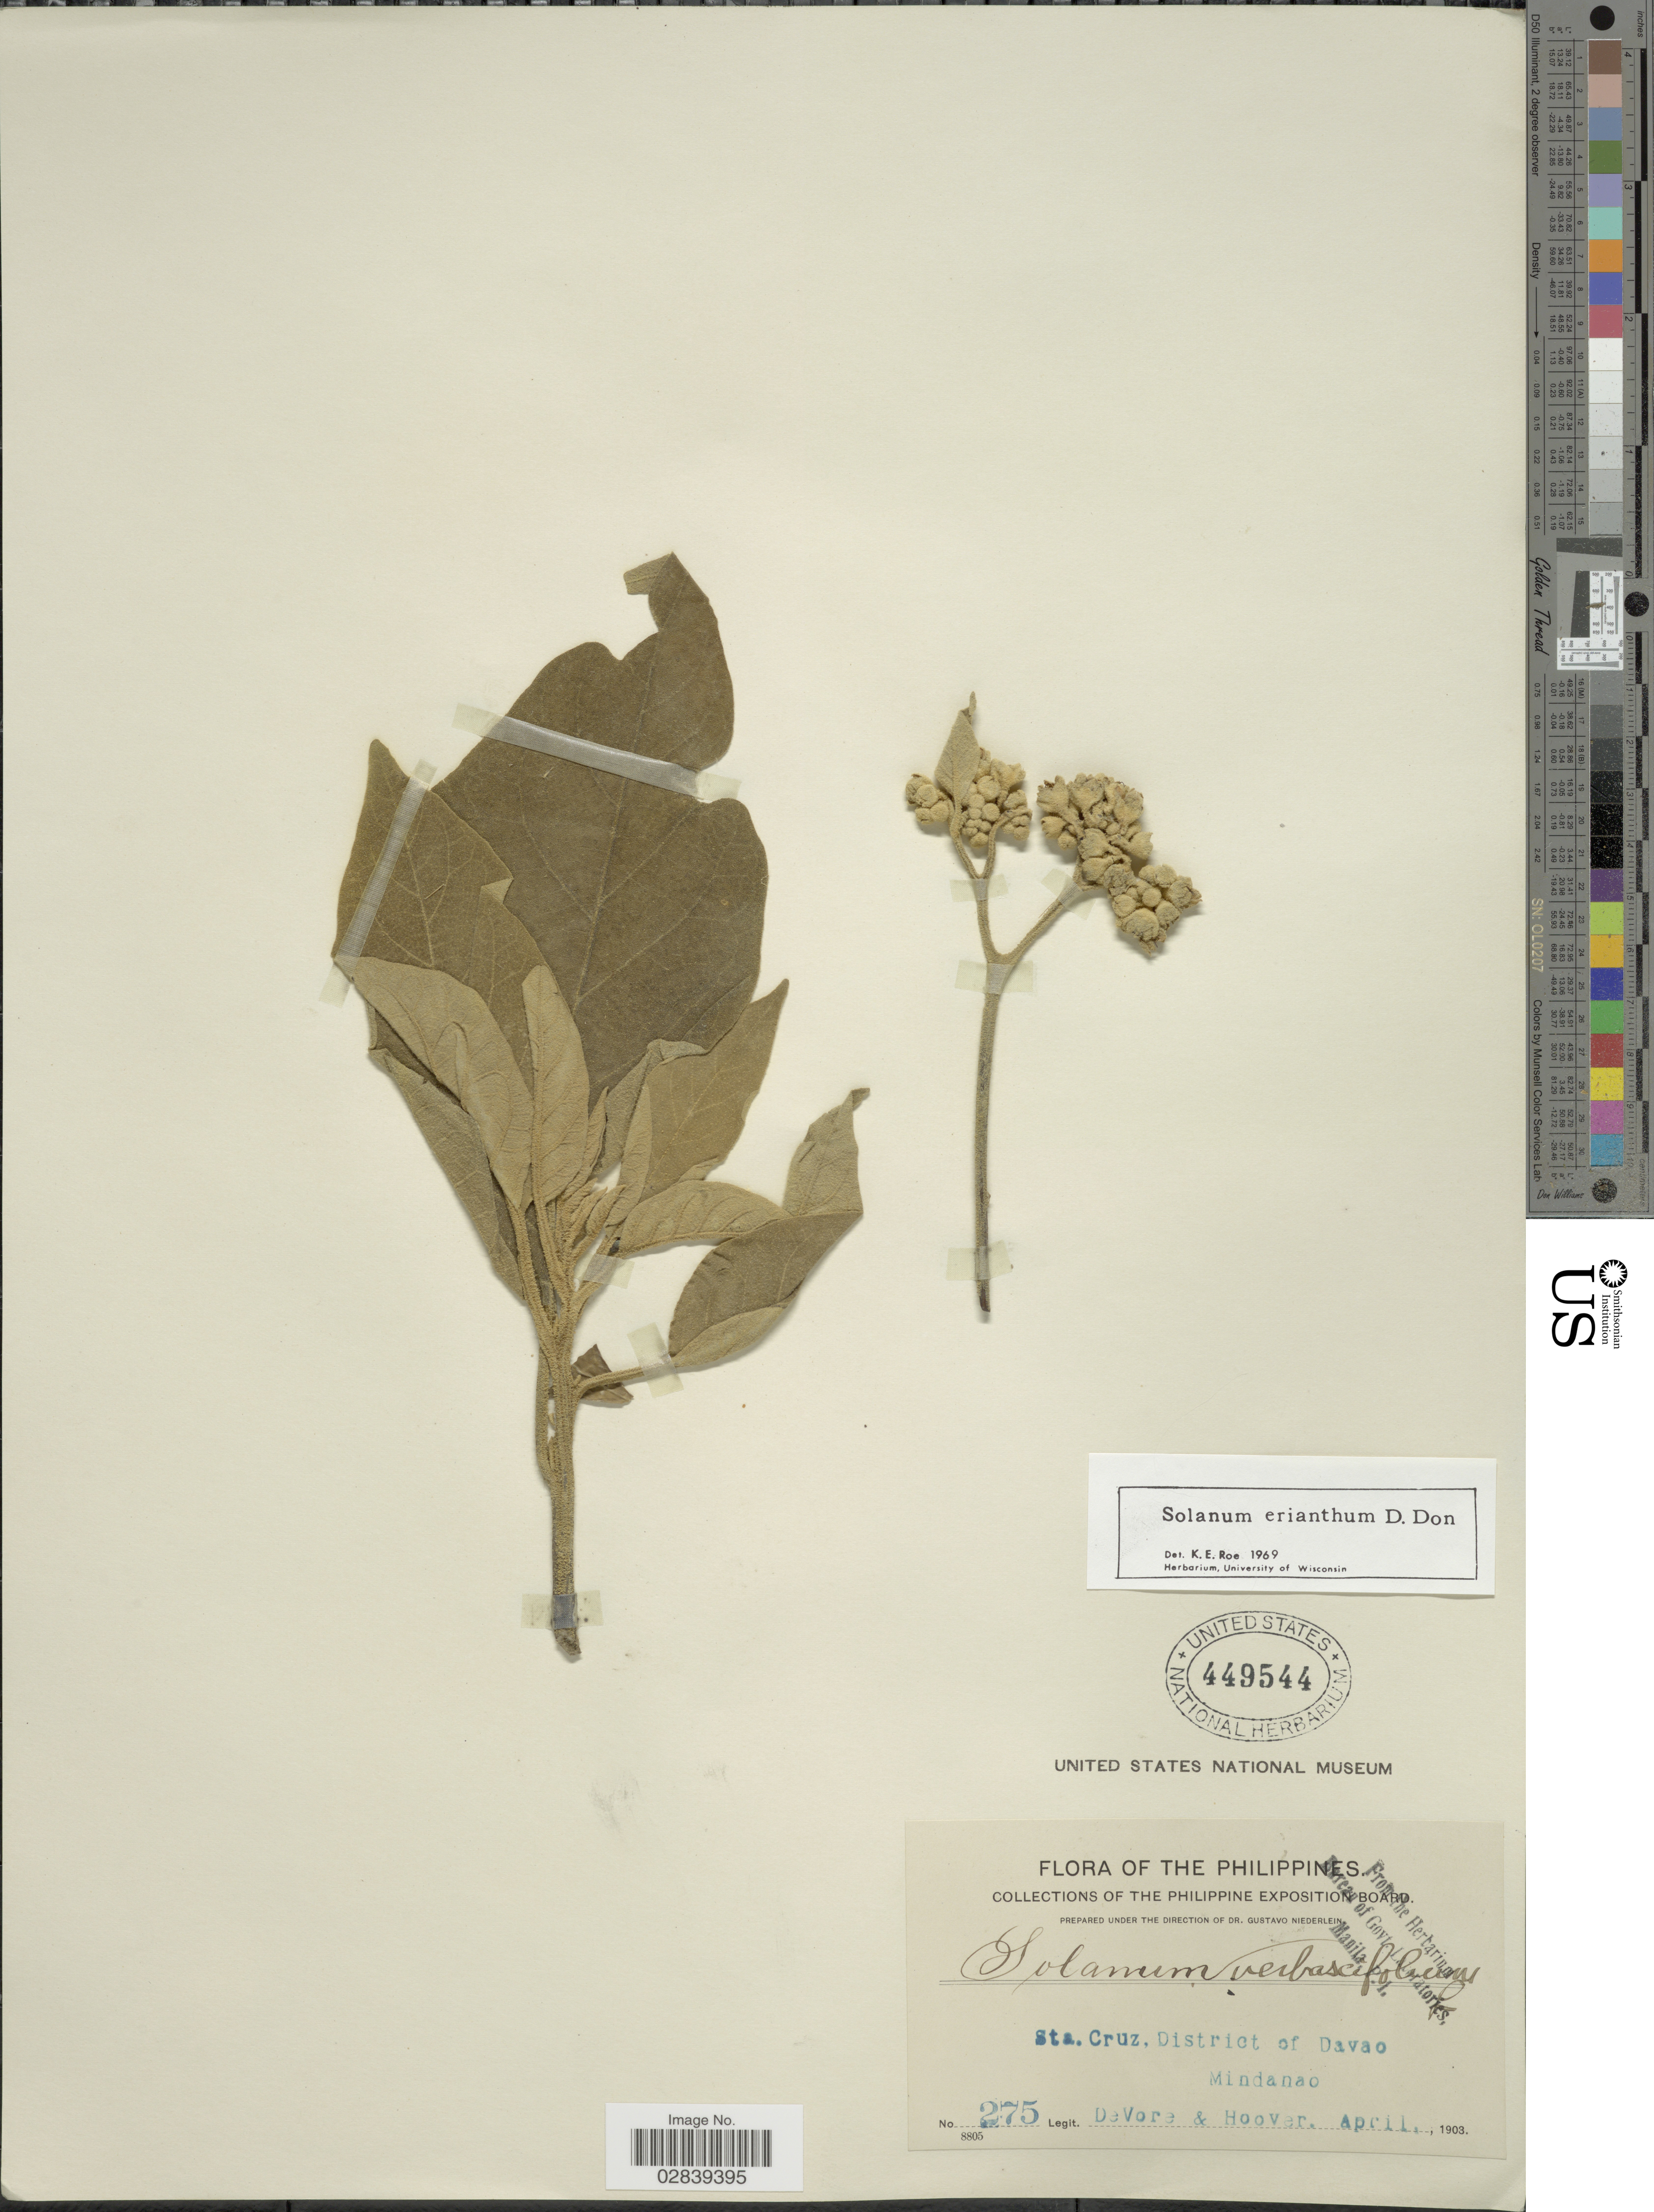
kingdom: Plantae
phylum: Tracheophyta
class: Magnoliopsida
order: Solanales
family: Solanaceae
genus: Solanum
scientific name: Solanum erianthum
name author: D. Don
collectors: B. F. DeVore & -- Hoover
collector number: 275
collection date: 1903-04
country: Philippines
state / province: Davao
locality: Sta. Cruz, District of Davao, Mindanao.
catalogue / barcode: US 449544